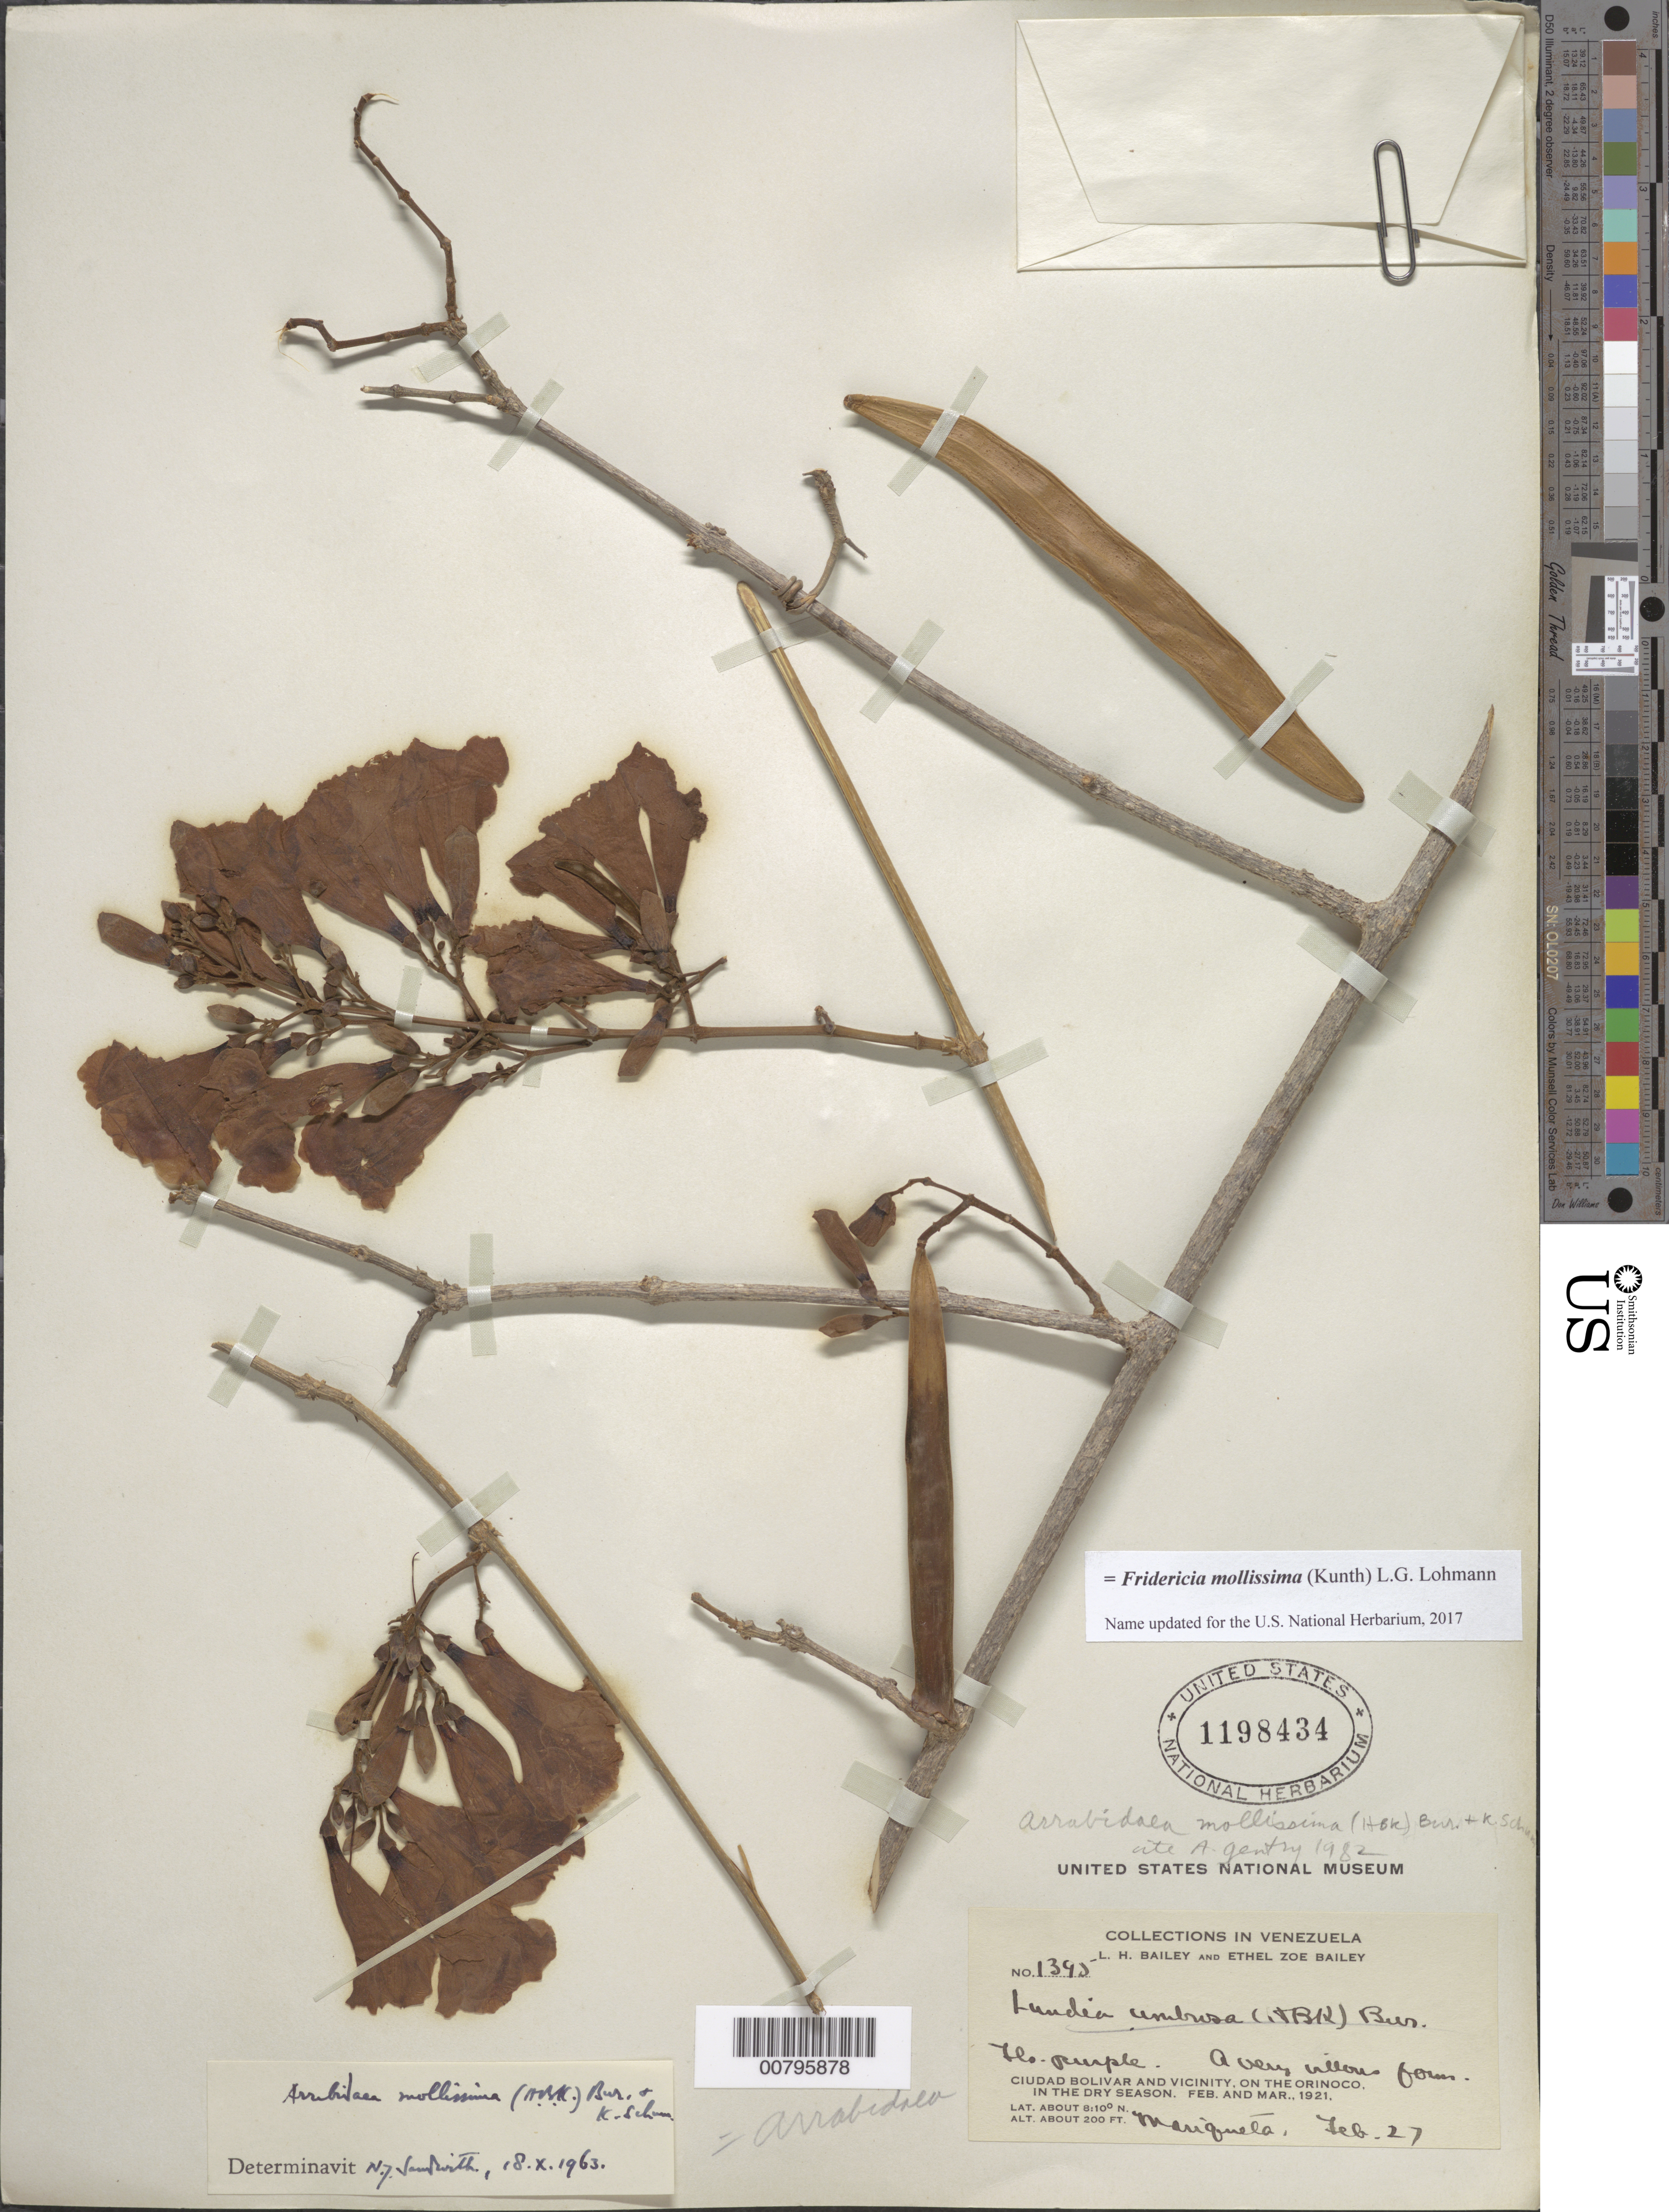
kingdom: Plantae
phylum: Tracheophyta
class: Magnoliopsida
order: Lamiales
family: Bignoniaceae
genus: Fridericia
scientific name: Fridericia mollissima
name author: (Kunth) L.G. Lohmann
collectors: L. H. Bailey & E. Z. Bailey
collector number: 1395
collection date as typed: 27-Feb-21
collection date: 1921-02-27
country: Venezuela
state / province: Bolívar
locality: Ciudad Bolívar and vicinity, Orinoco R.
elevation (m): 61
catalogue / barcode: US 1198434